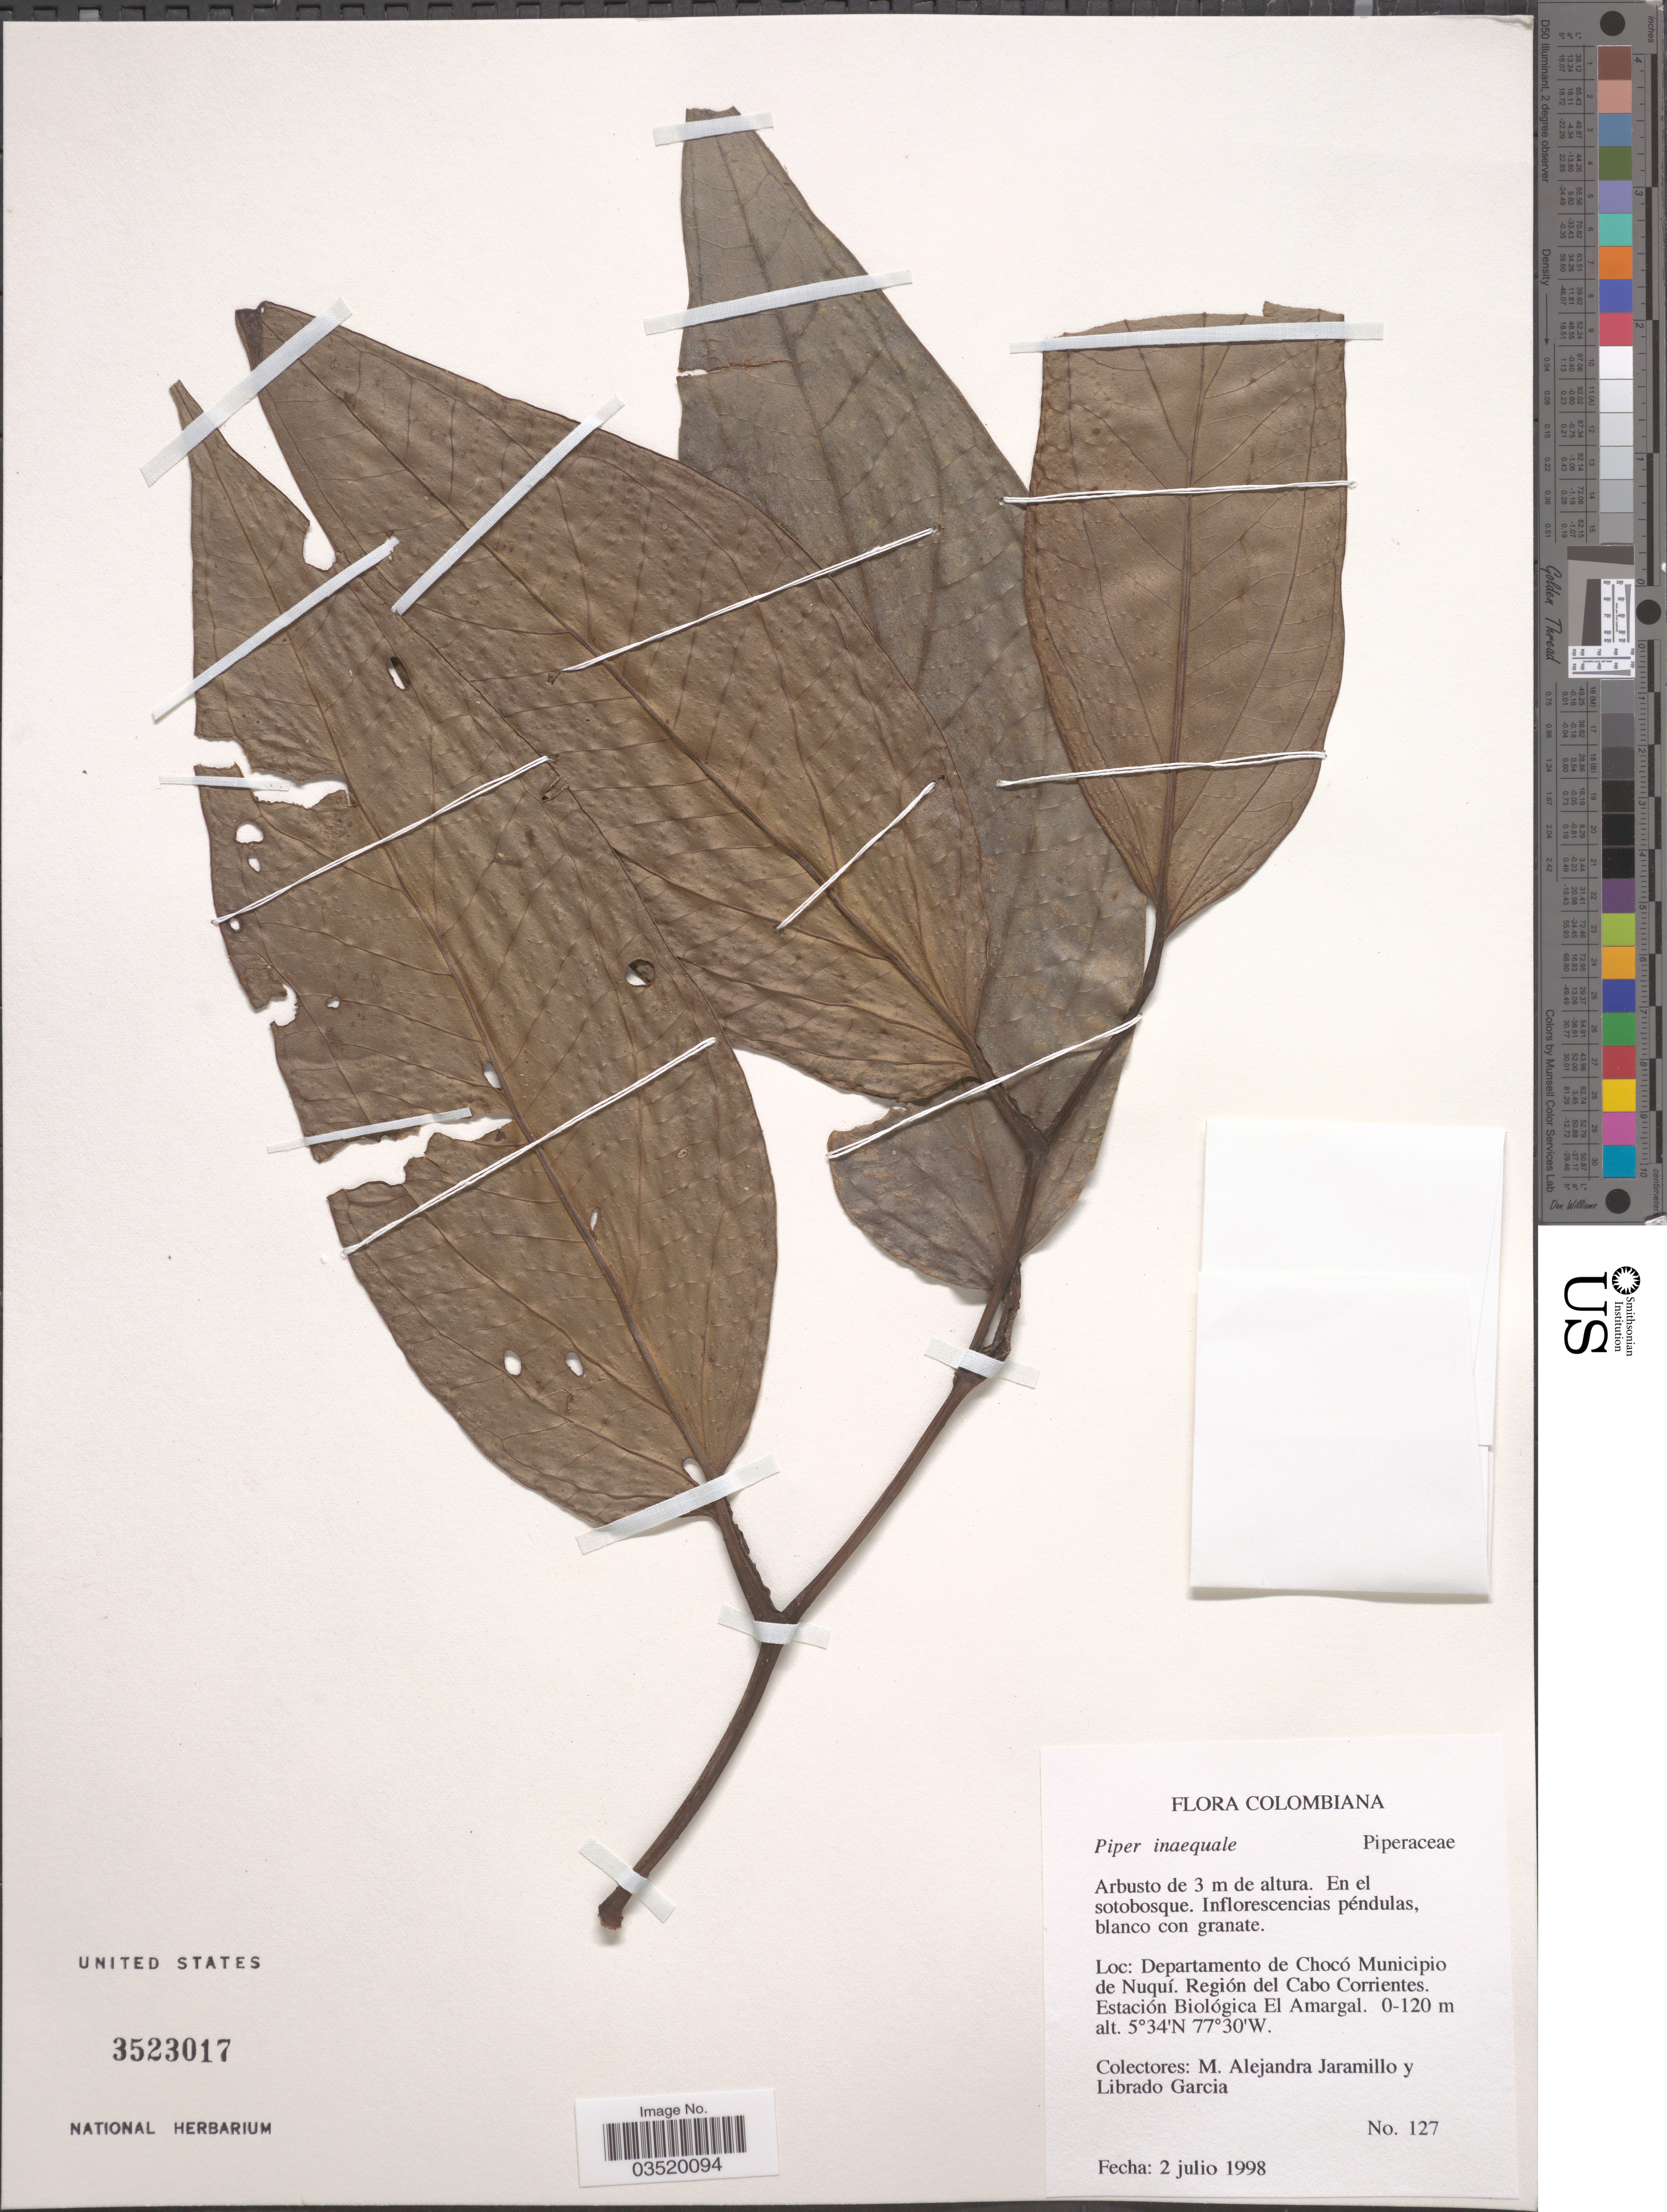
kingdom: Plantae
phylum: Tracheophyta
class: Magnoliopsida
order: Piperales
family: Piperaceae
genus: Piper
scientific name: Piper inaequale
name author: C. DC.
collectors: M. A. Jaramillo & L. Garcia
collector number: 127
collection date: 1998-07-02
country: Colombia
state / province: Chocó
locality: Departamento de Chocó Municipio de Nuquí. Región del Cabo Corrientes. Estación Biológica El Amargal.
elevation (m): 0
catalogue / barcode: US 3523017